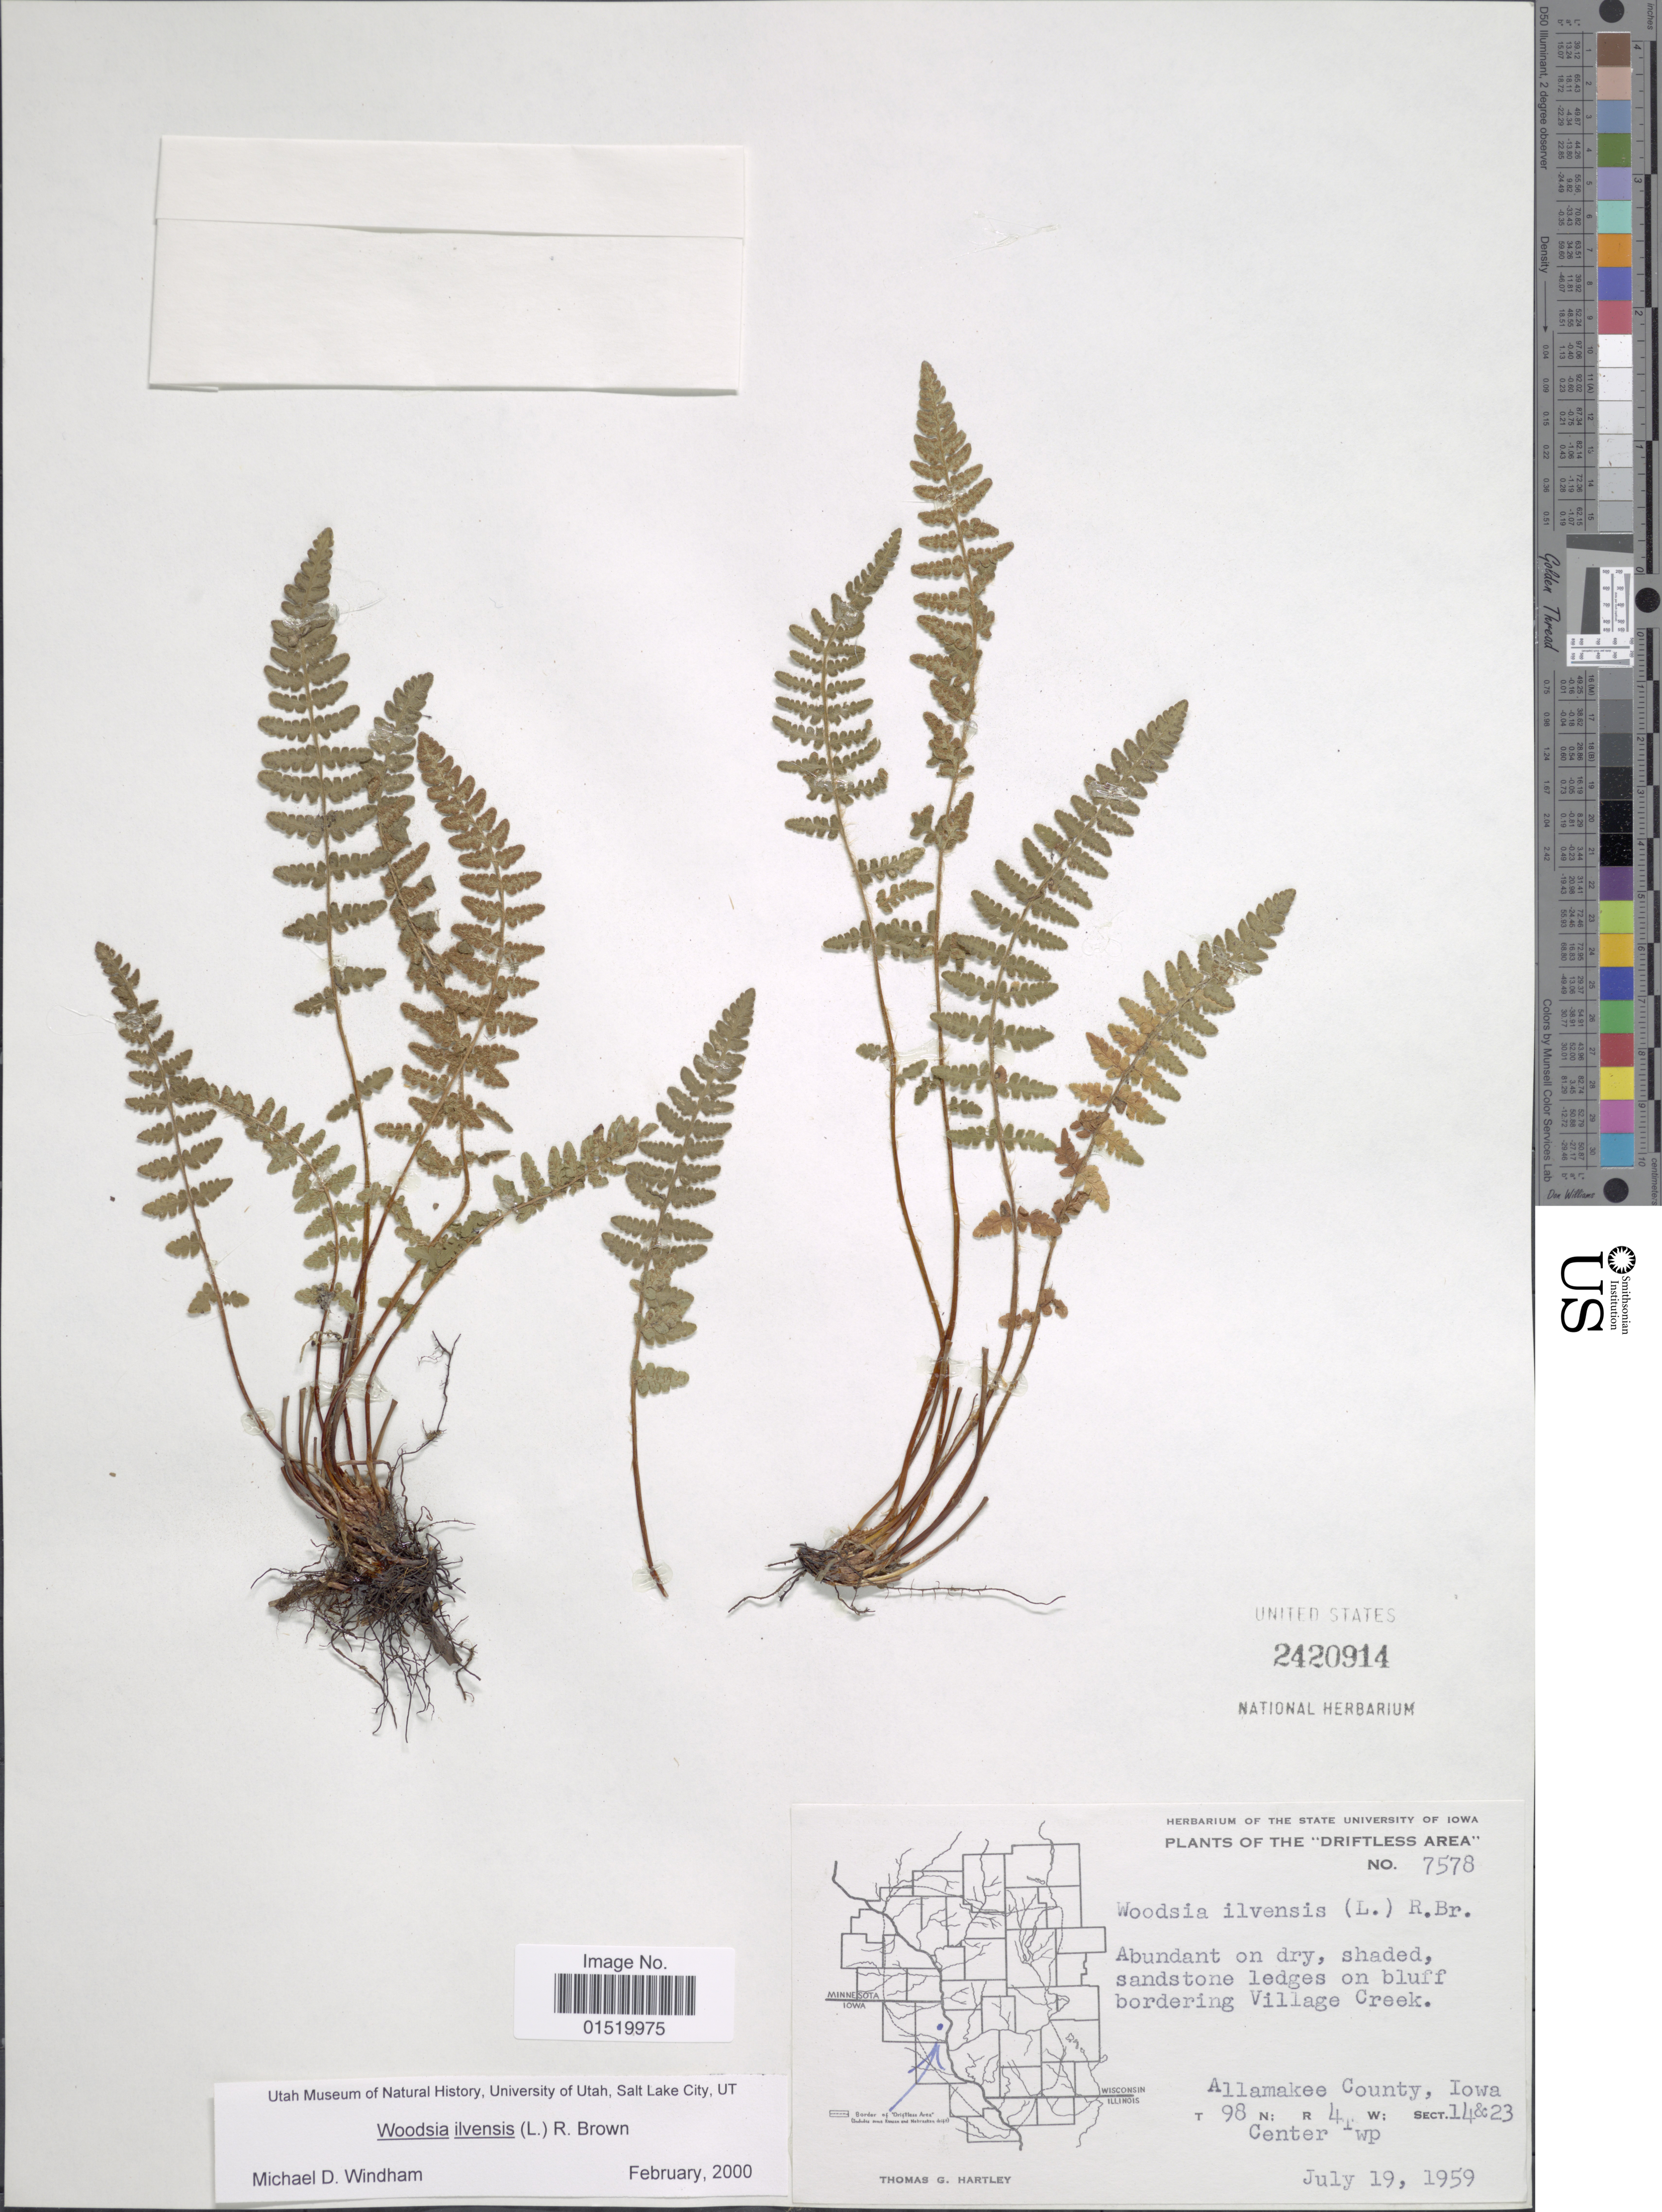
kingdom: Plantae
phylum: Tracheophyta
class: Polypodiopsida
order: Polypodiales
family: Woodsiaceae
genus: Woodsia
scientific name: Woodsia ilvensis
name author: (L.) R. Br.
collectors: T. G. Hartley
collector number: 7578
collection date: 1959-07-19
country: United States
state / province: Iowa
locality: The 'Driftless Area', sandstone ledges on bluff bordering Village Creek, Allamakee County, T 98 N; R 4 W; Sect 14 & 23 Center Twp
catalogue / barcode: US 2420914